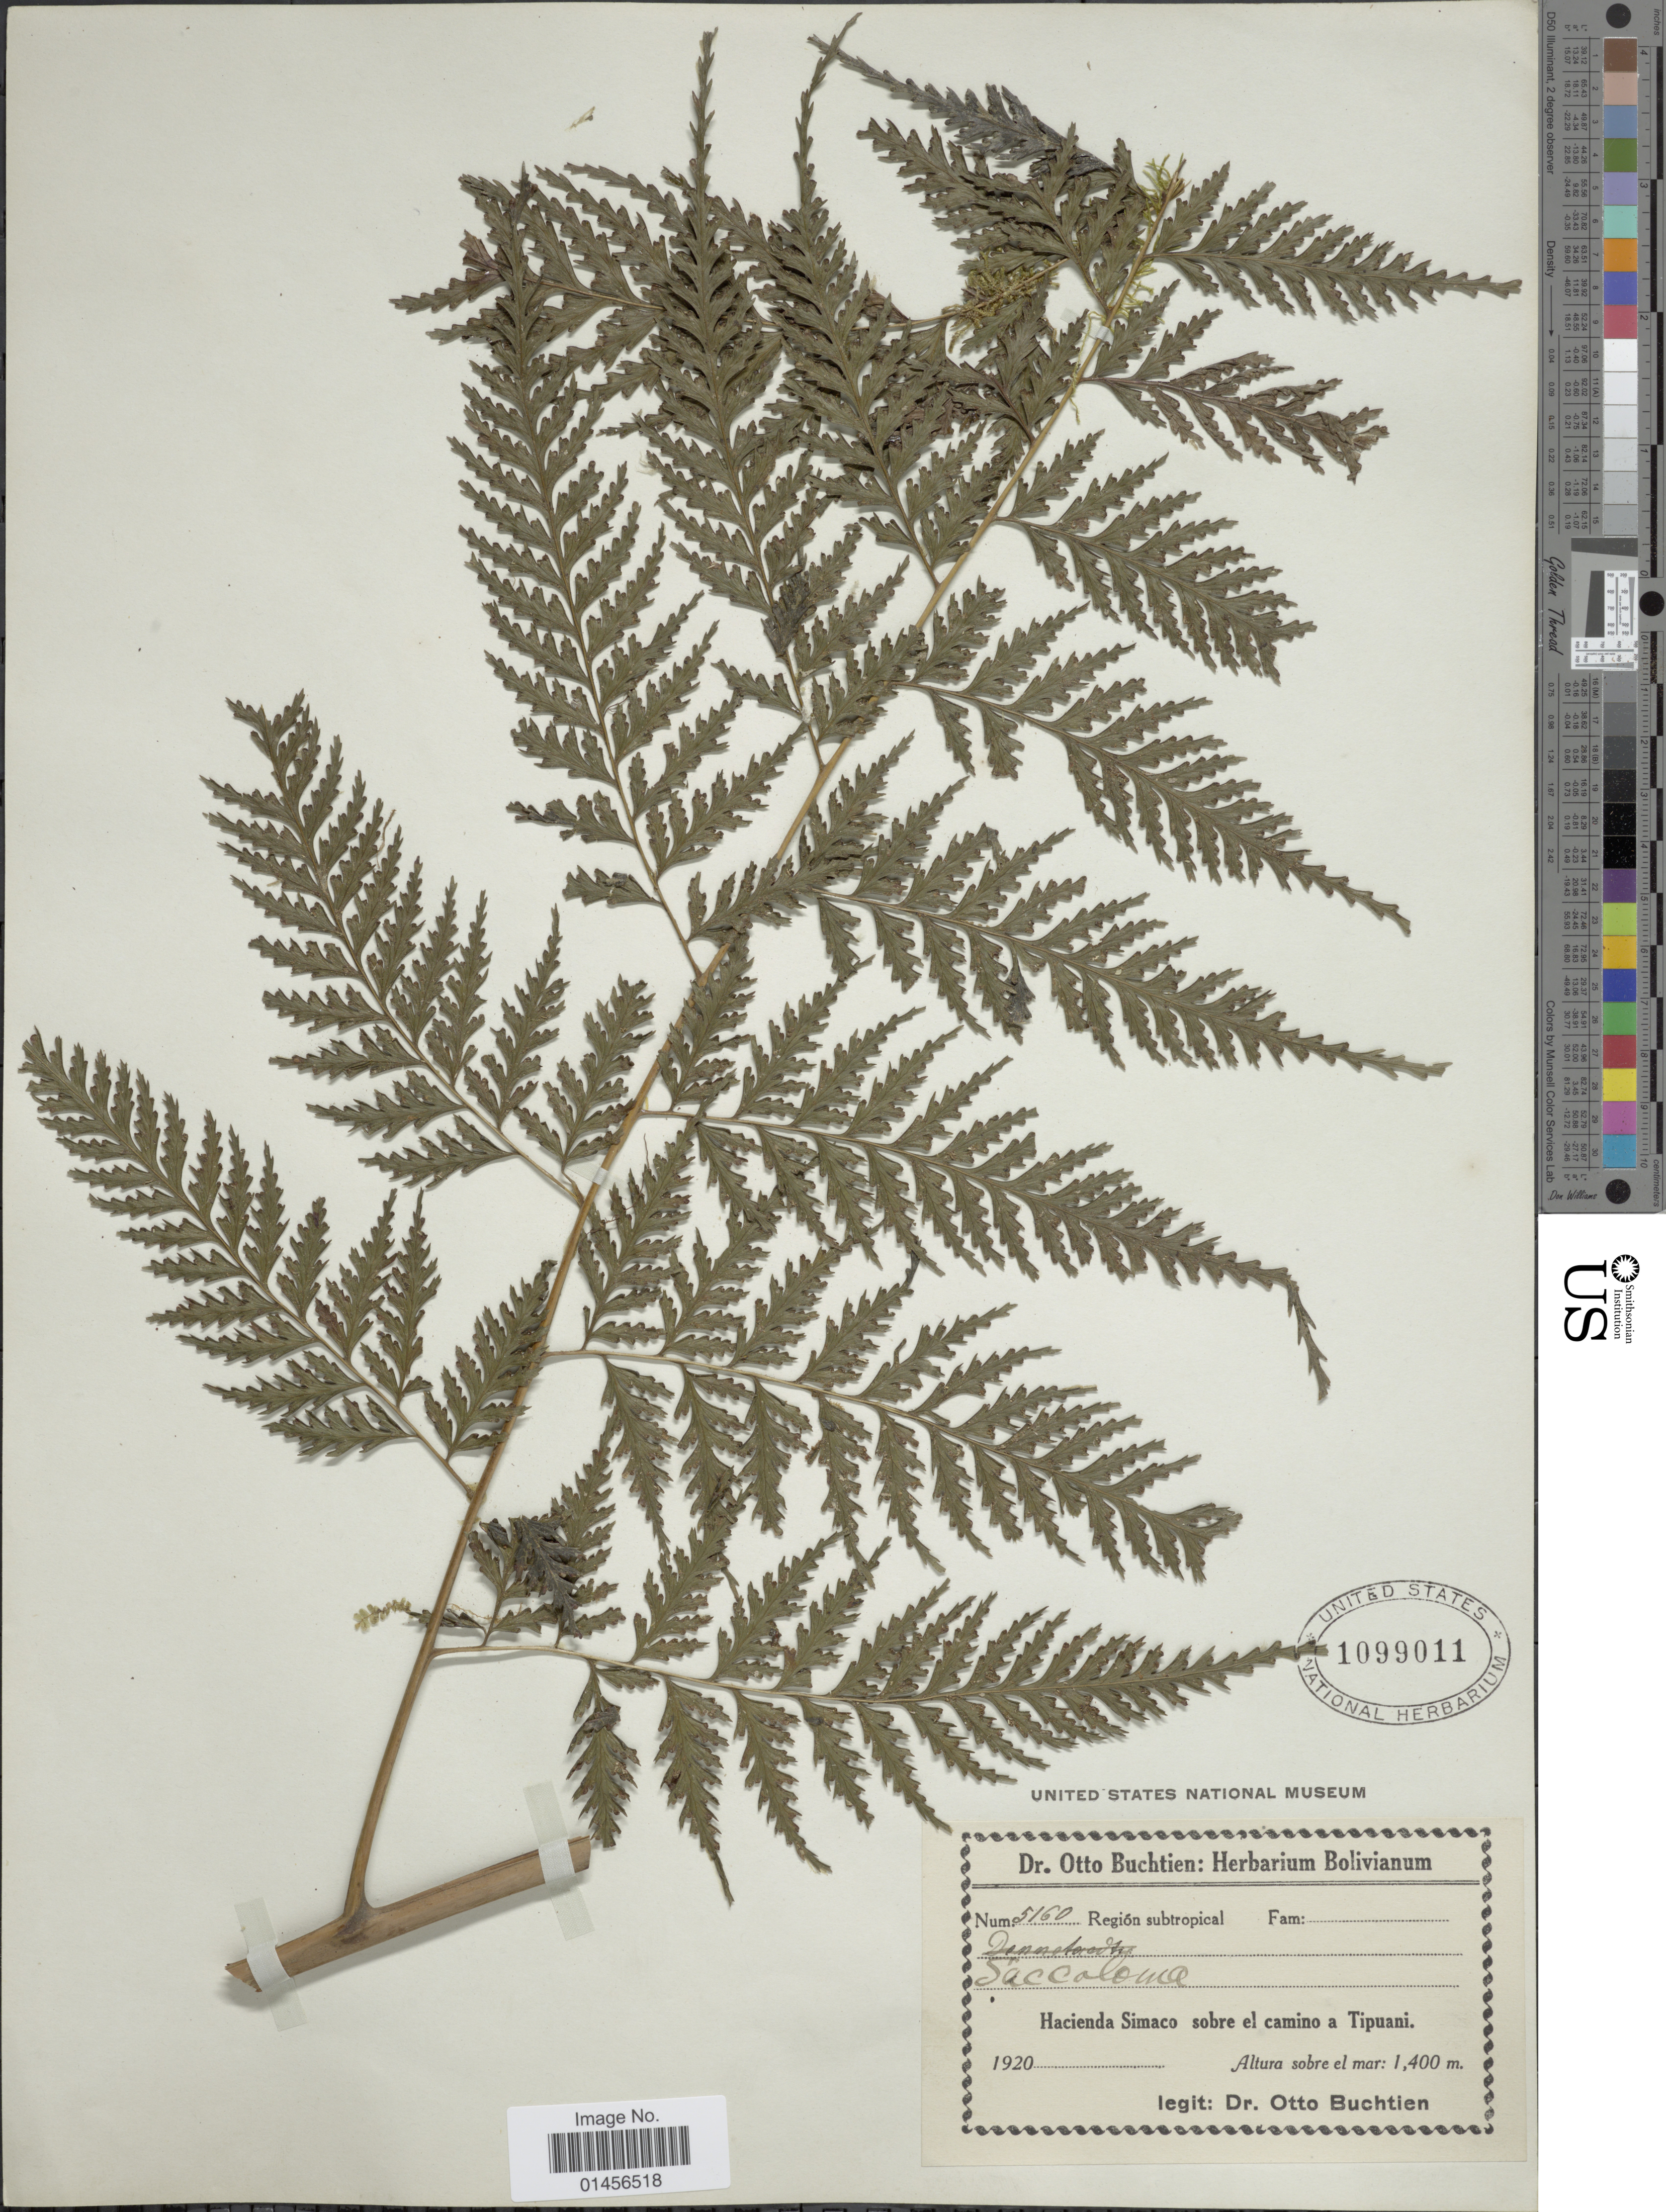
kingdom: Plantae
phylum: Tracheophyta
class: Polypodiopsida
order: Polypodiales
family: Saccolomataceae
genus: Saccoloma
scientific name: Saccoloma inaequale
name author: (Kunze) Mett.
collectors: O. Buchtien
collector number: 5160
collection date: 1920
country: Bolivia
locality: Hacienda Simaco sobre el camino a Tipuani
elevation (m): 1400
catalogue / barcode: US 1099011